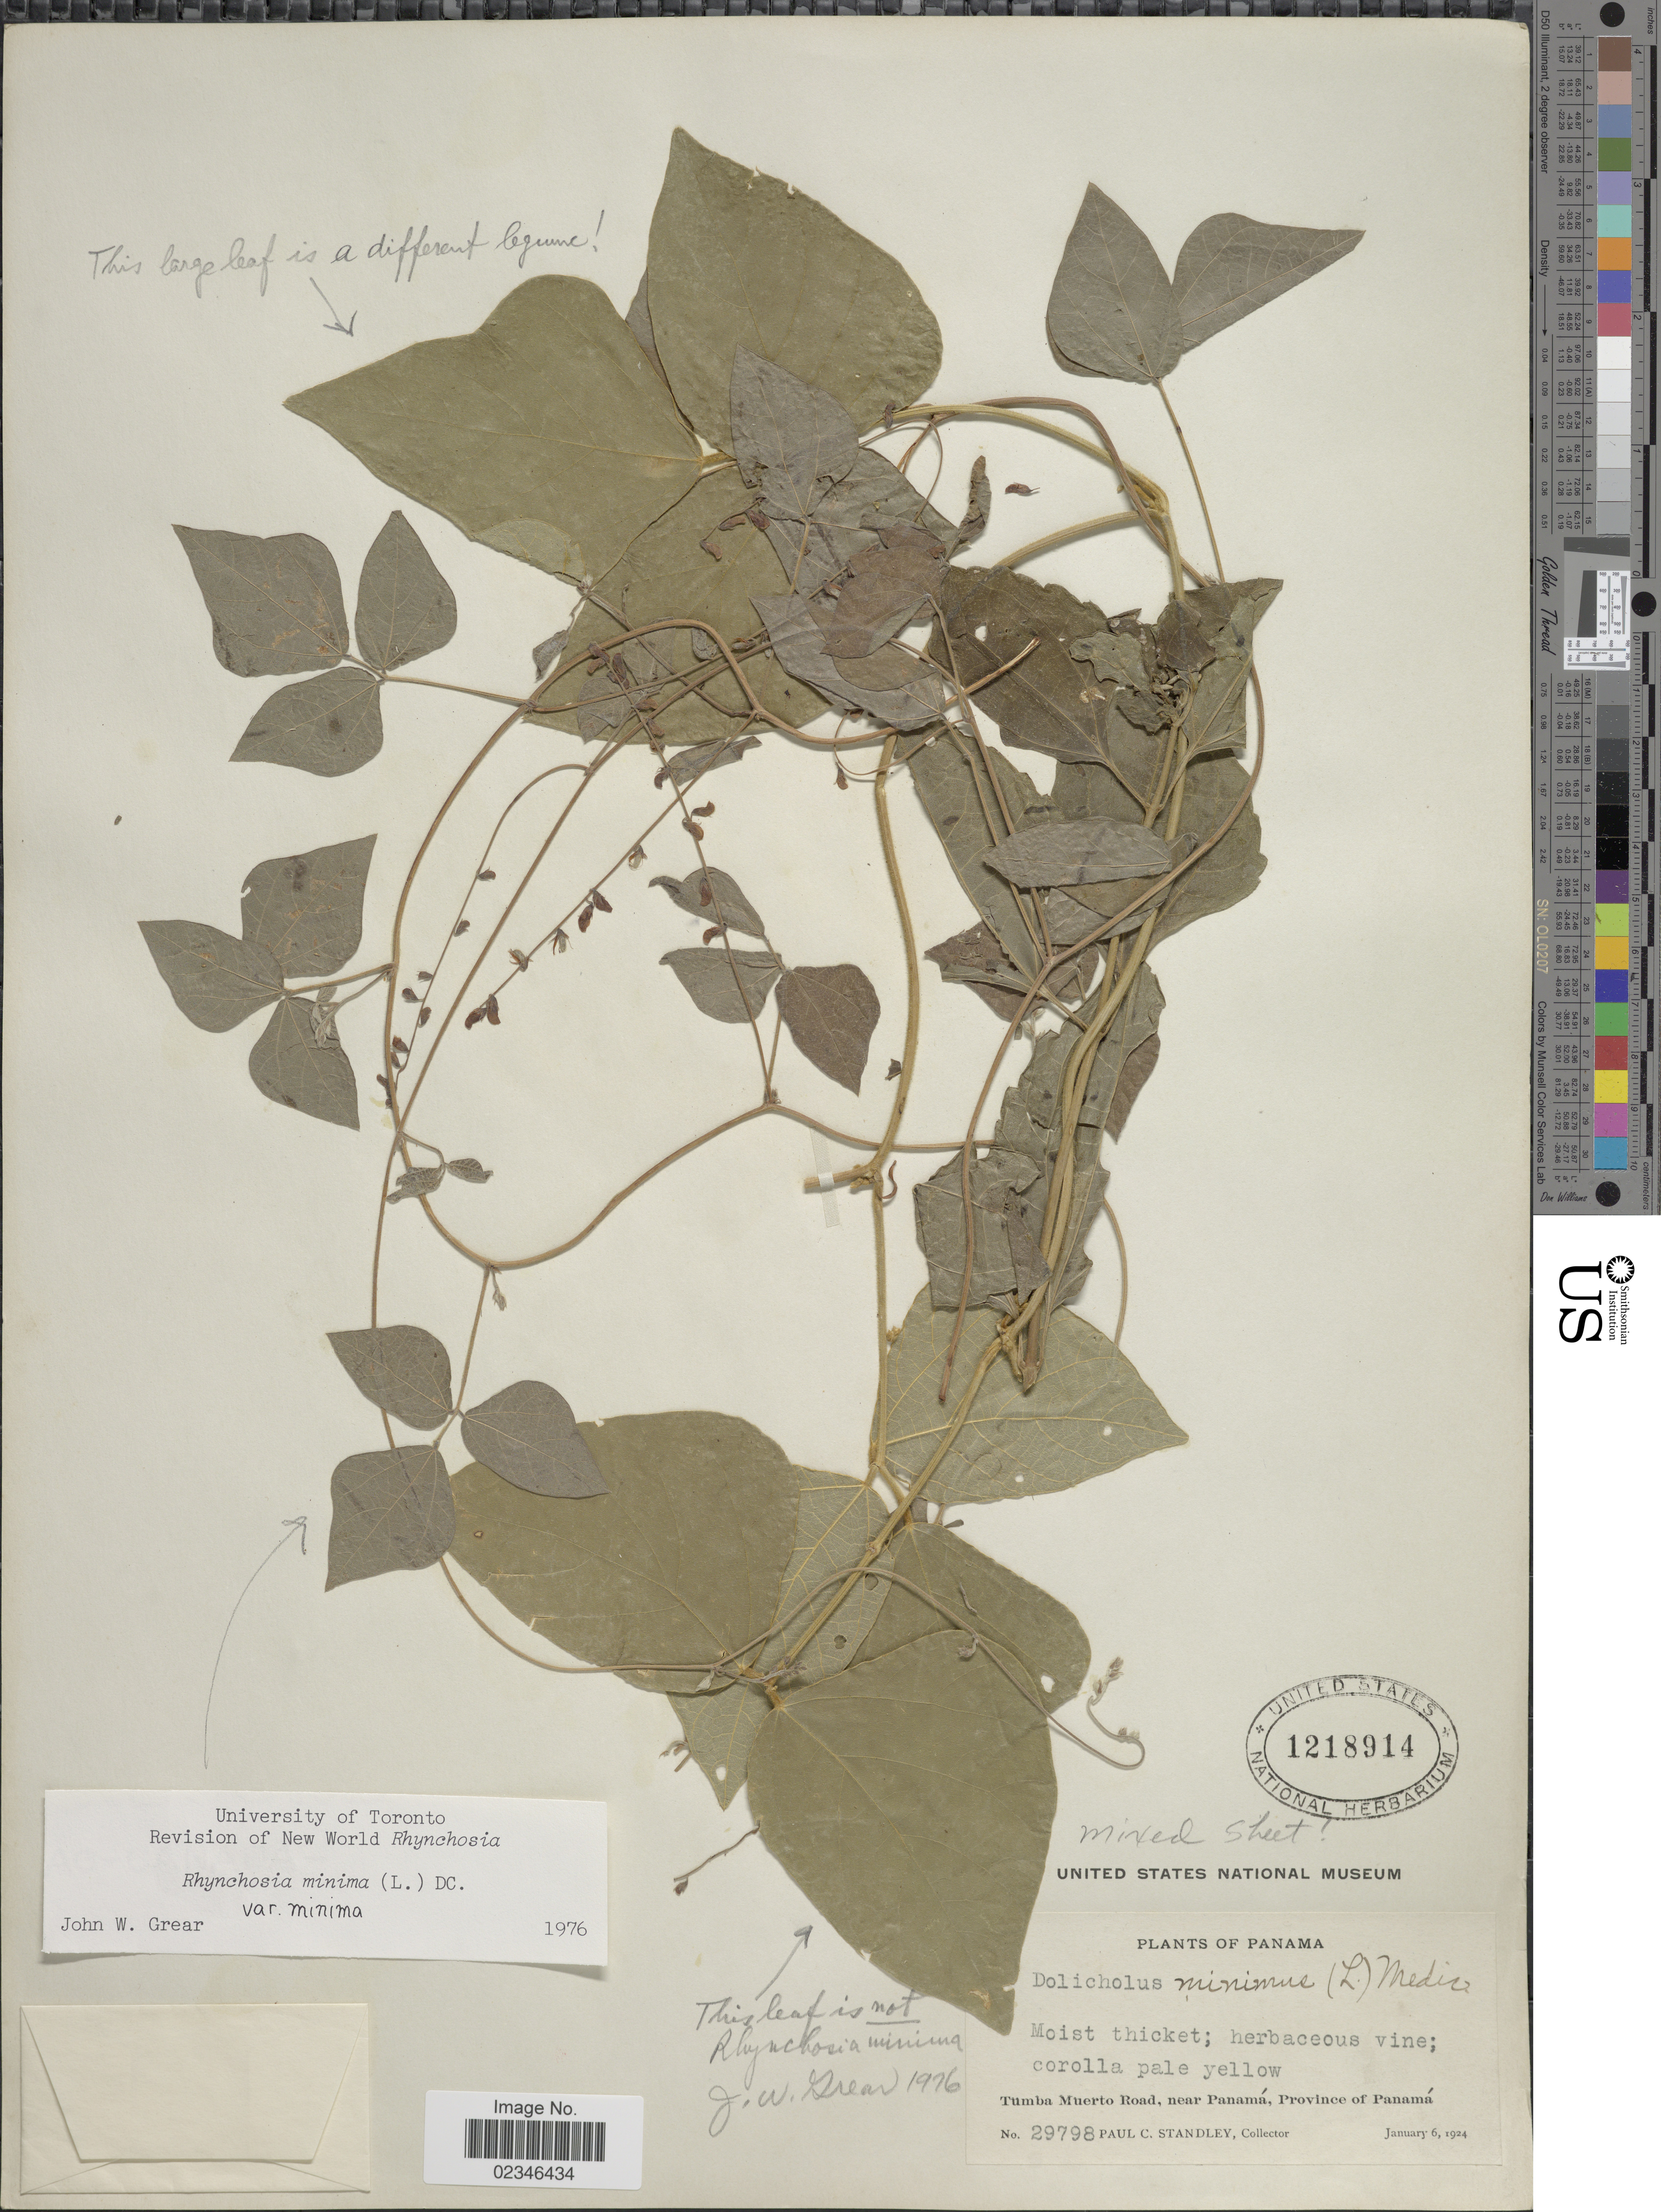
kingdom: Plantae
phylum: Tracheophyta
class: Magnoliopsida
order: Fabales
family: Fabaceae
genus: Rhynchosia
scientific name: Rhynchosia minima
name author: (L.) DC.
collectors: P. C. Standley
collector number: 29798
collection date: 1924-01-06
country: Panama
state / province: Panamá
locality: Tumba Muerto Road, near Panamá, Province of Panamá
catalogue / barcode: US 1218914